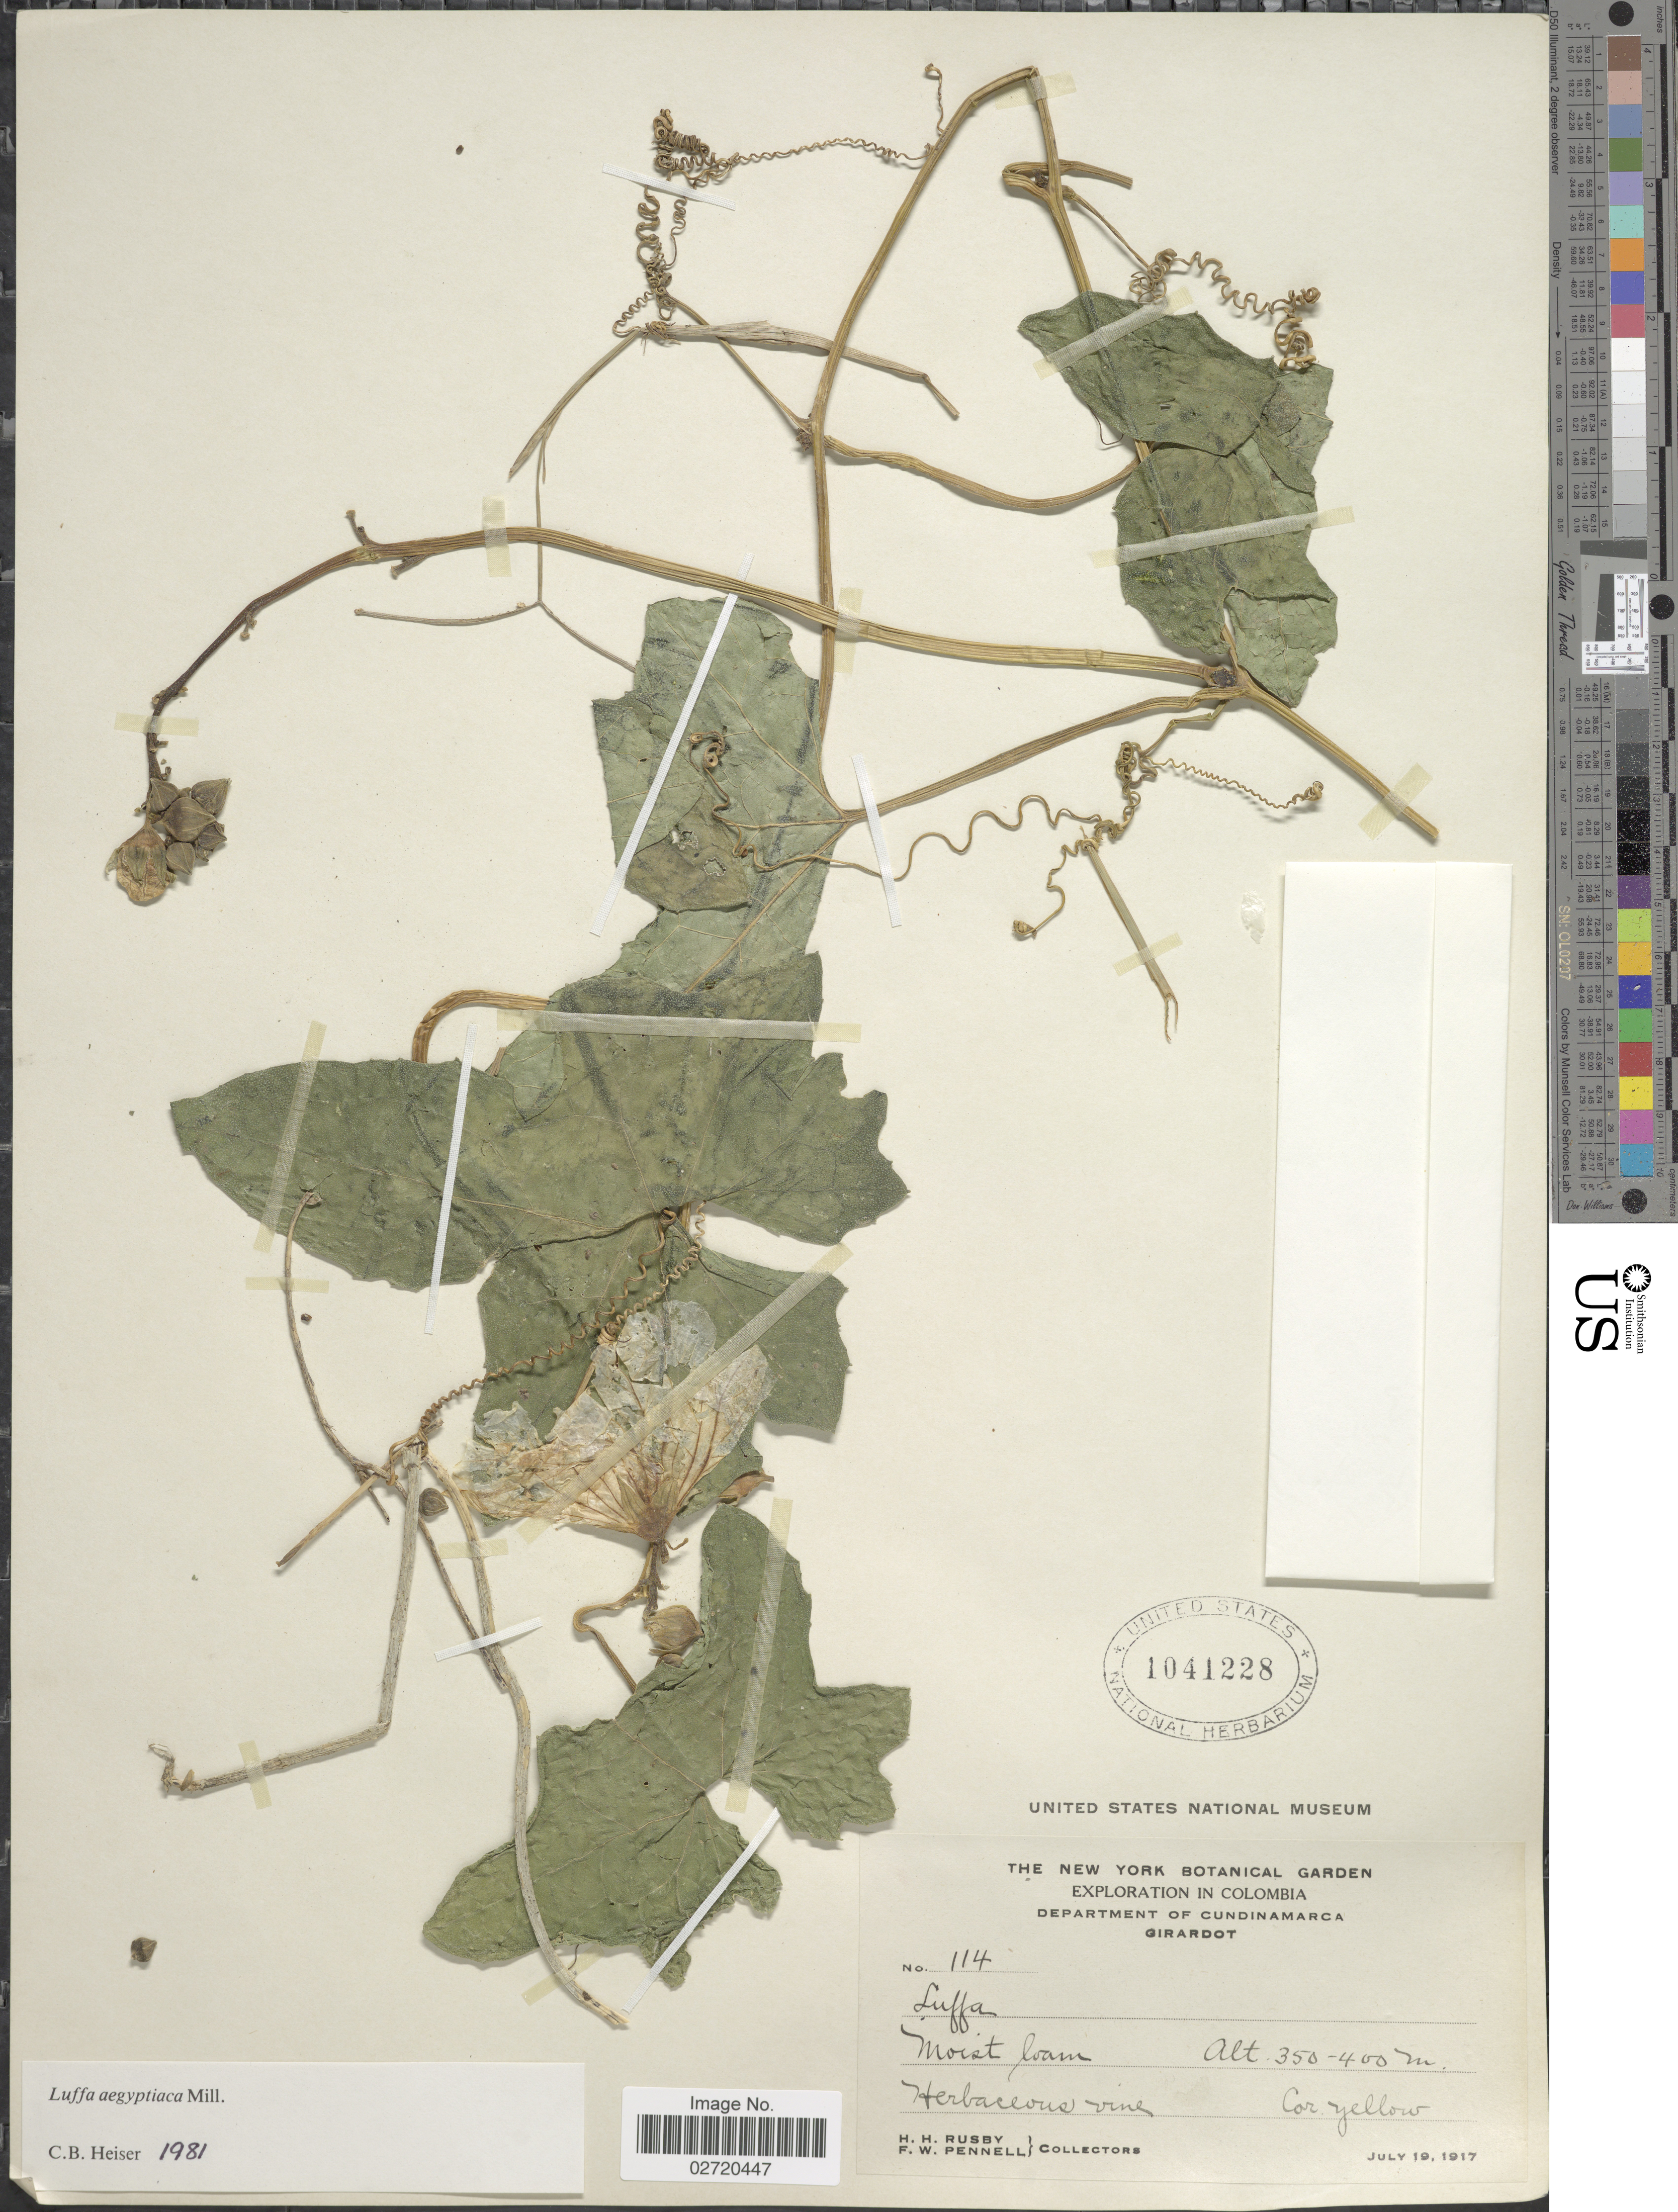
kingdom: Plantae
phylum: Tracheophyta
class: Magnoliopsida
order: Cucurbitales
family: Cucurbitaceae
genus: Luffa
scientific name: Luffa aegyptiaca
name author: Mill.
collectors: H. H. Rusby & F. W. Pennell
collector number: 114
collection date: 1917-07-19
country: Colombia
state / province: Cundinamarca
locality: Department of Cundinamarca, Girardot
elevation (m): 350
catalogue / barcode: US 1041228